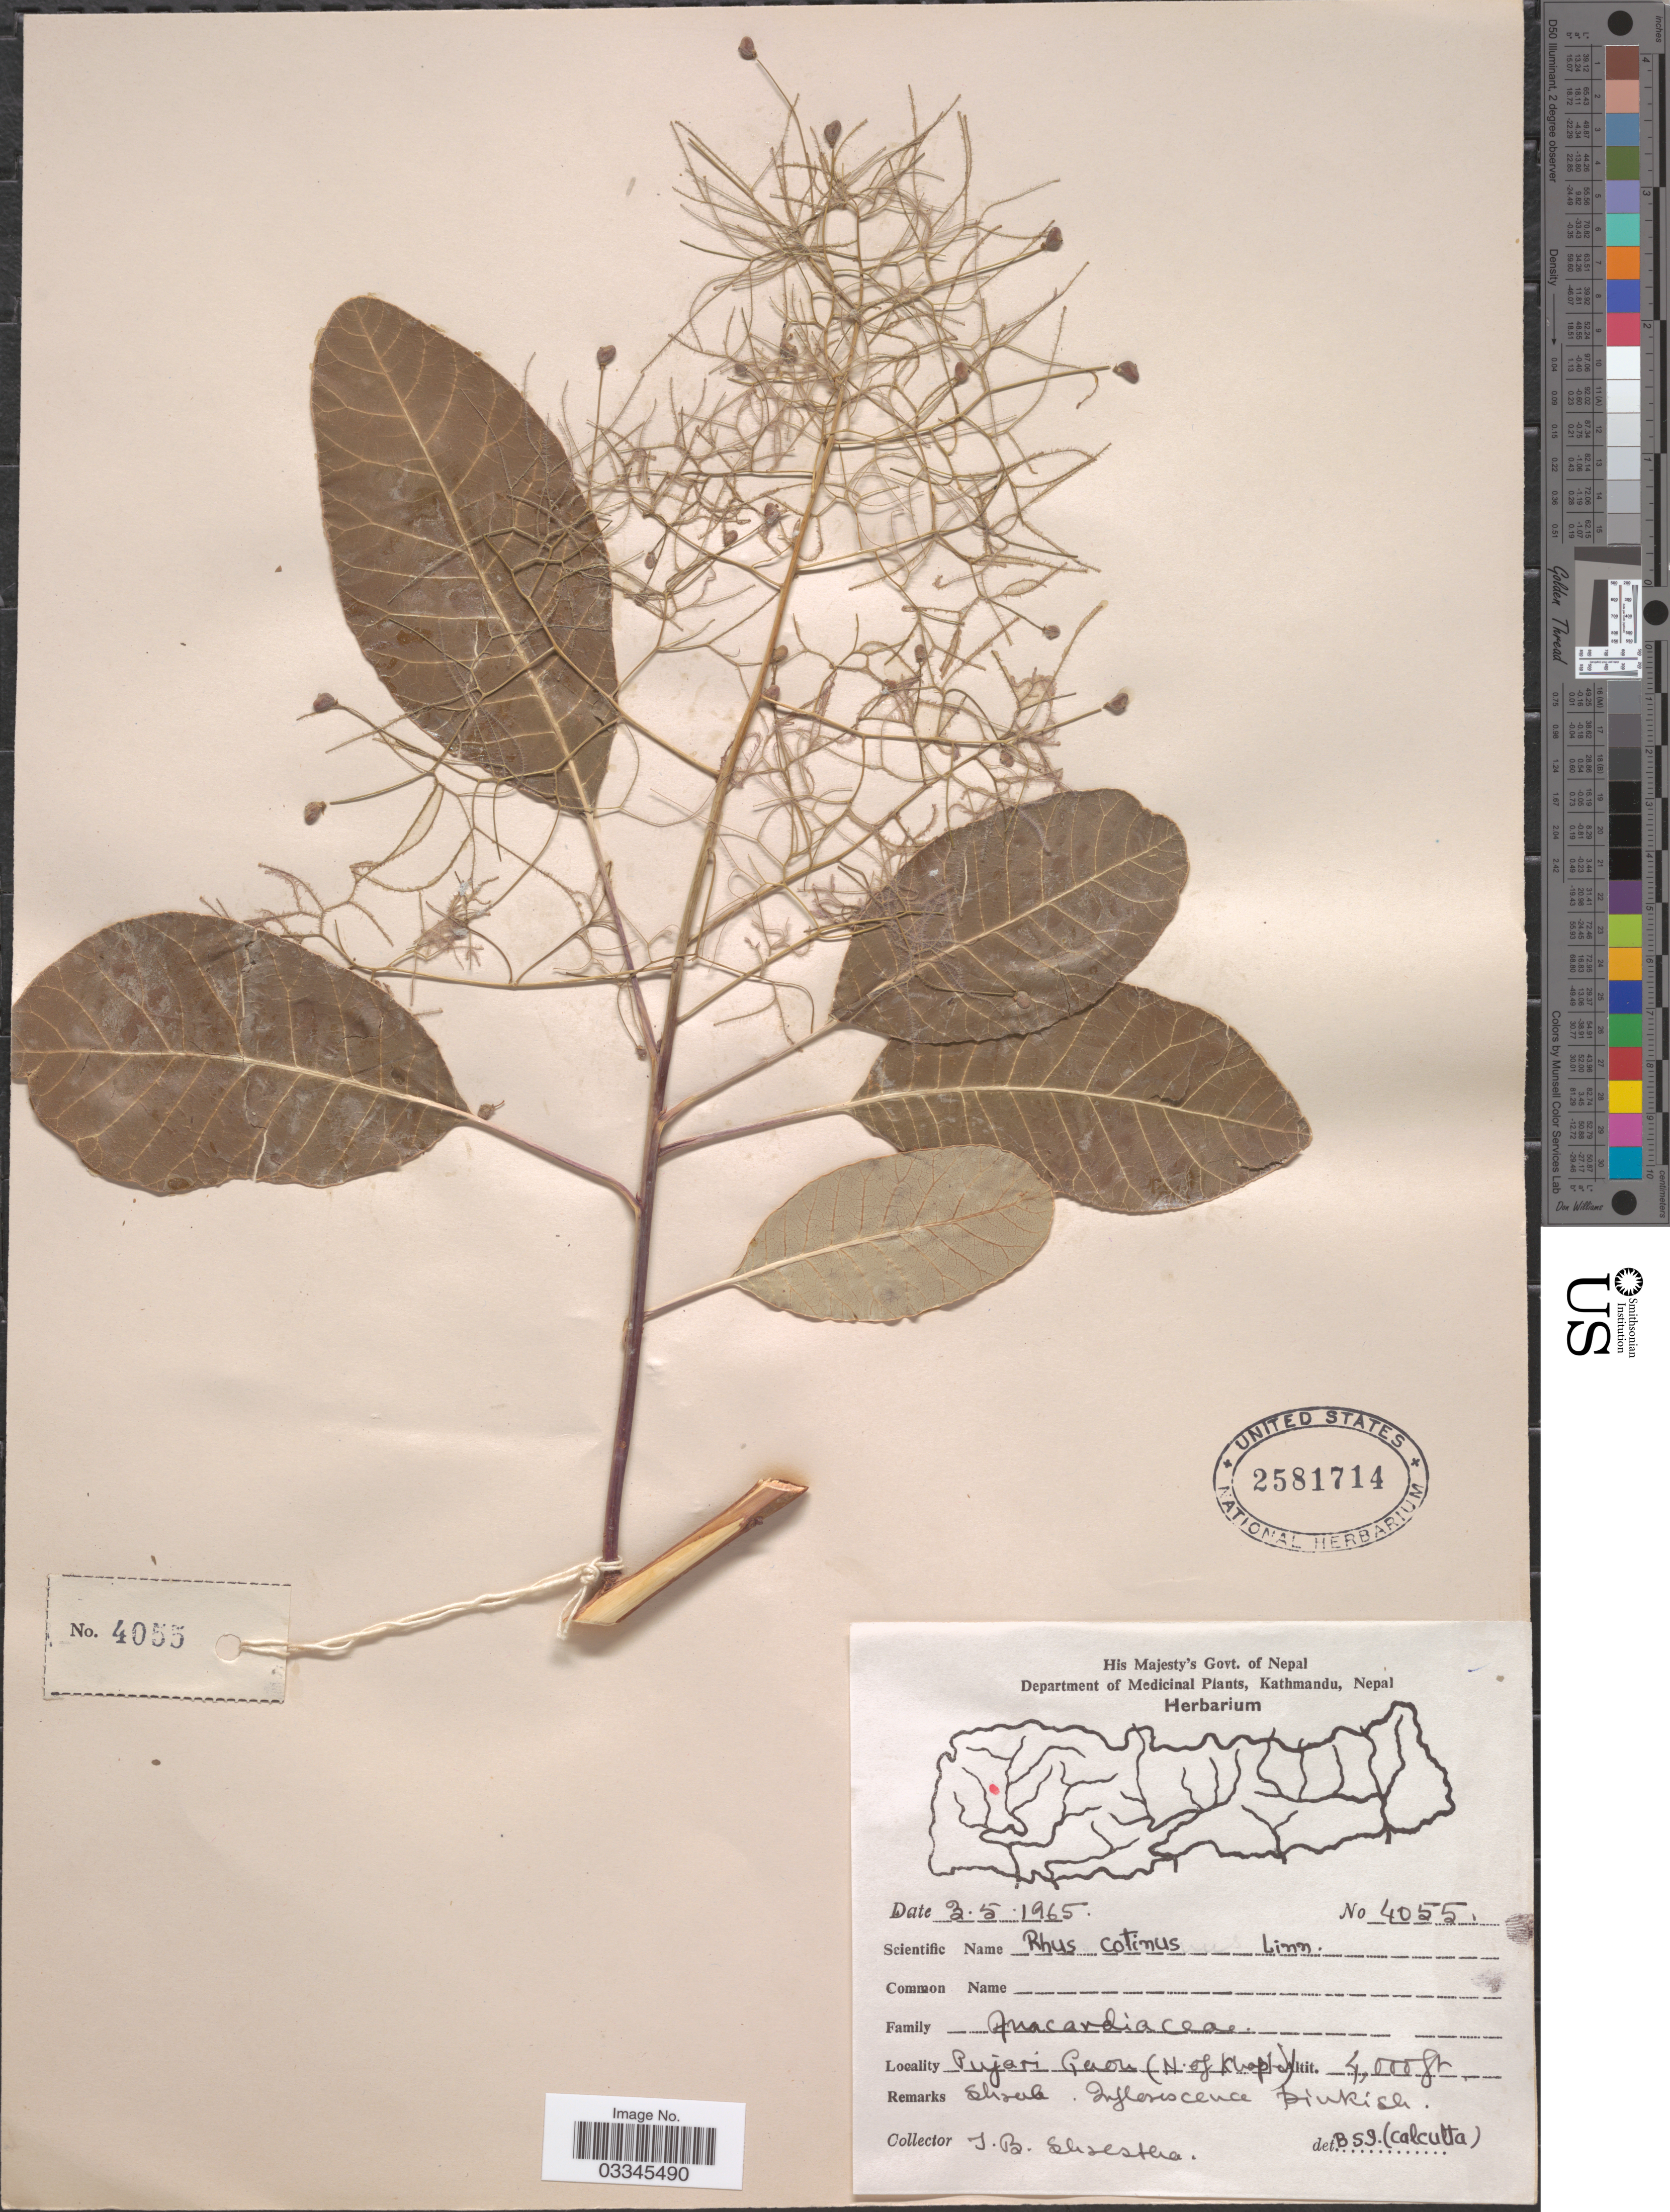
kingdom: Plantae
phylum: Tracheophyta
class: Magnoliopsida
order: Sapindales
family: Anacardiaceae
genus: Cotinus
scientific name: Cotinus coggygria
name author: Scop.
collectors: T. B. Shrestha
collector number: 4055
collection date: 1965-05-03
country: Nepal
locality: Pujari Gaon (N. of Khaptad). [interpreted]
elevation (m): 1219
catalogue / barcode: US 2581714